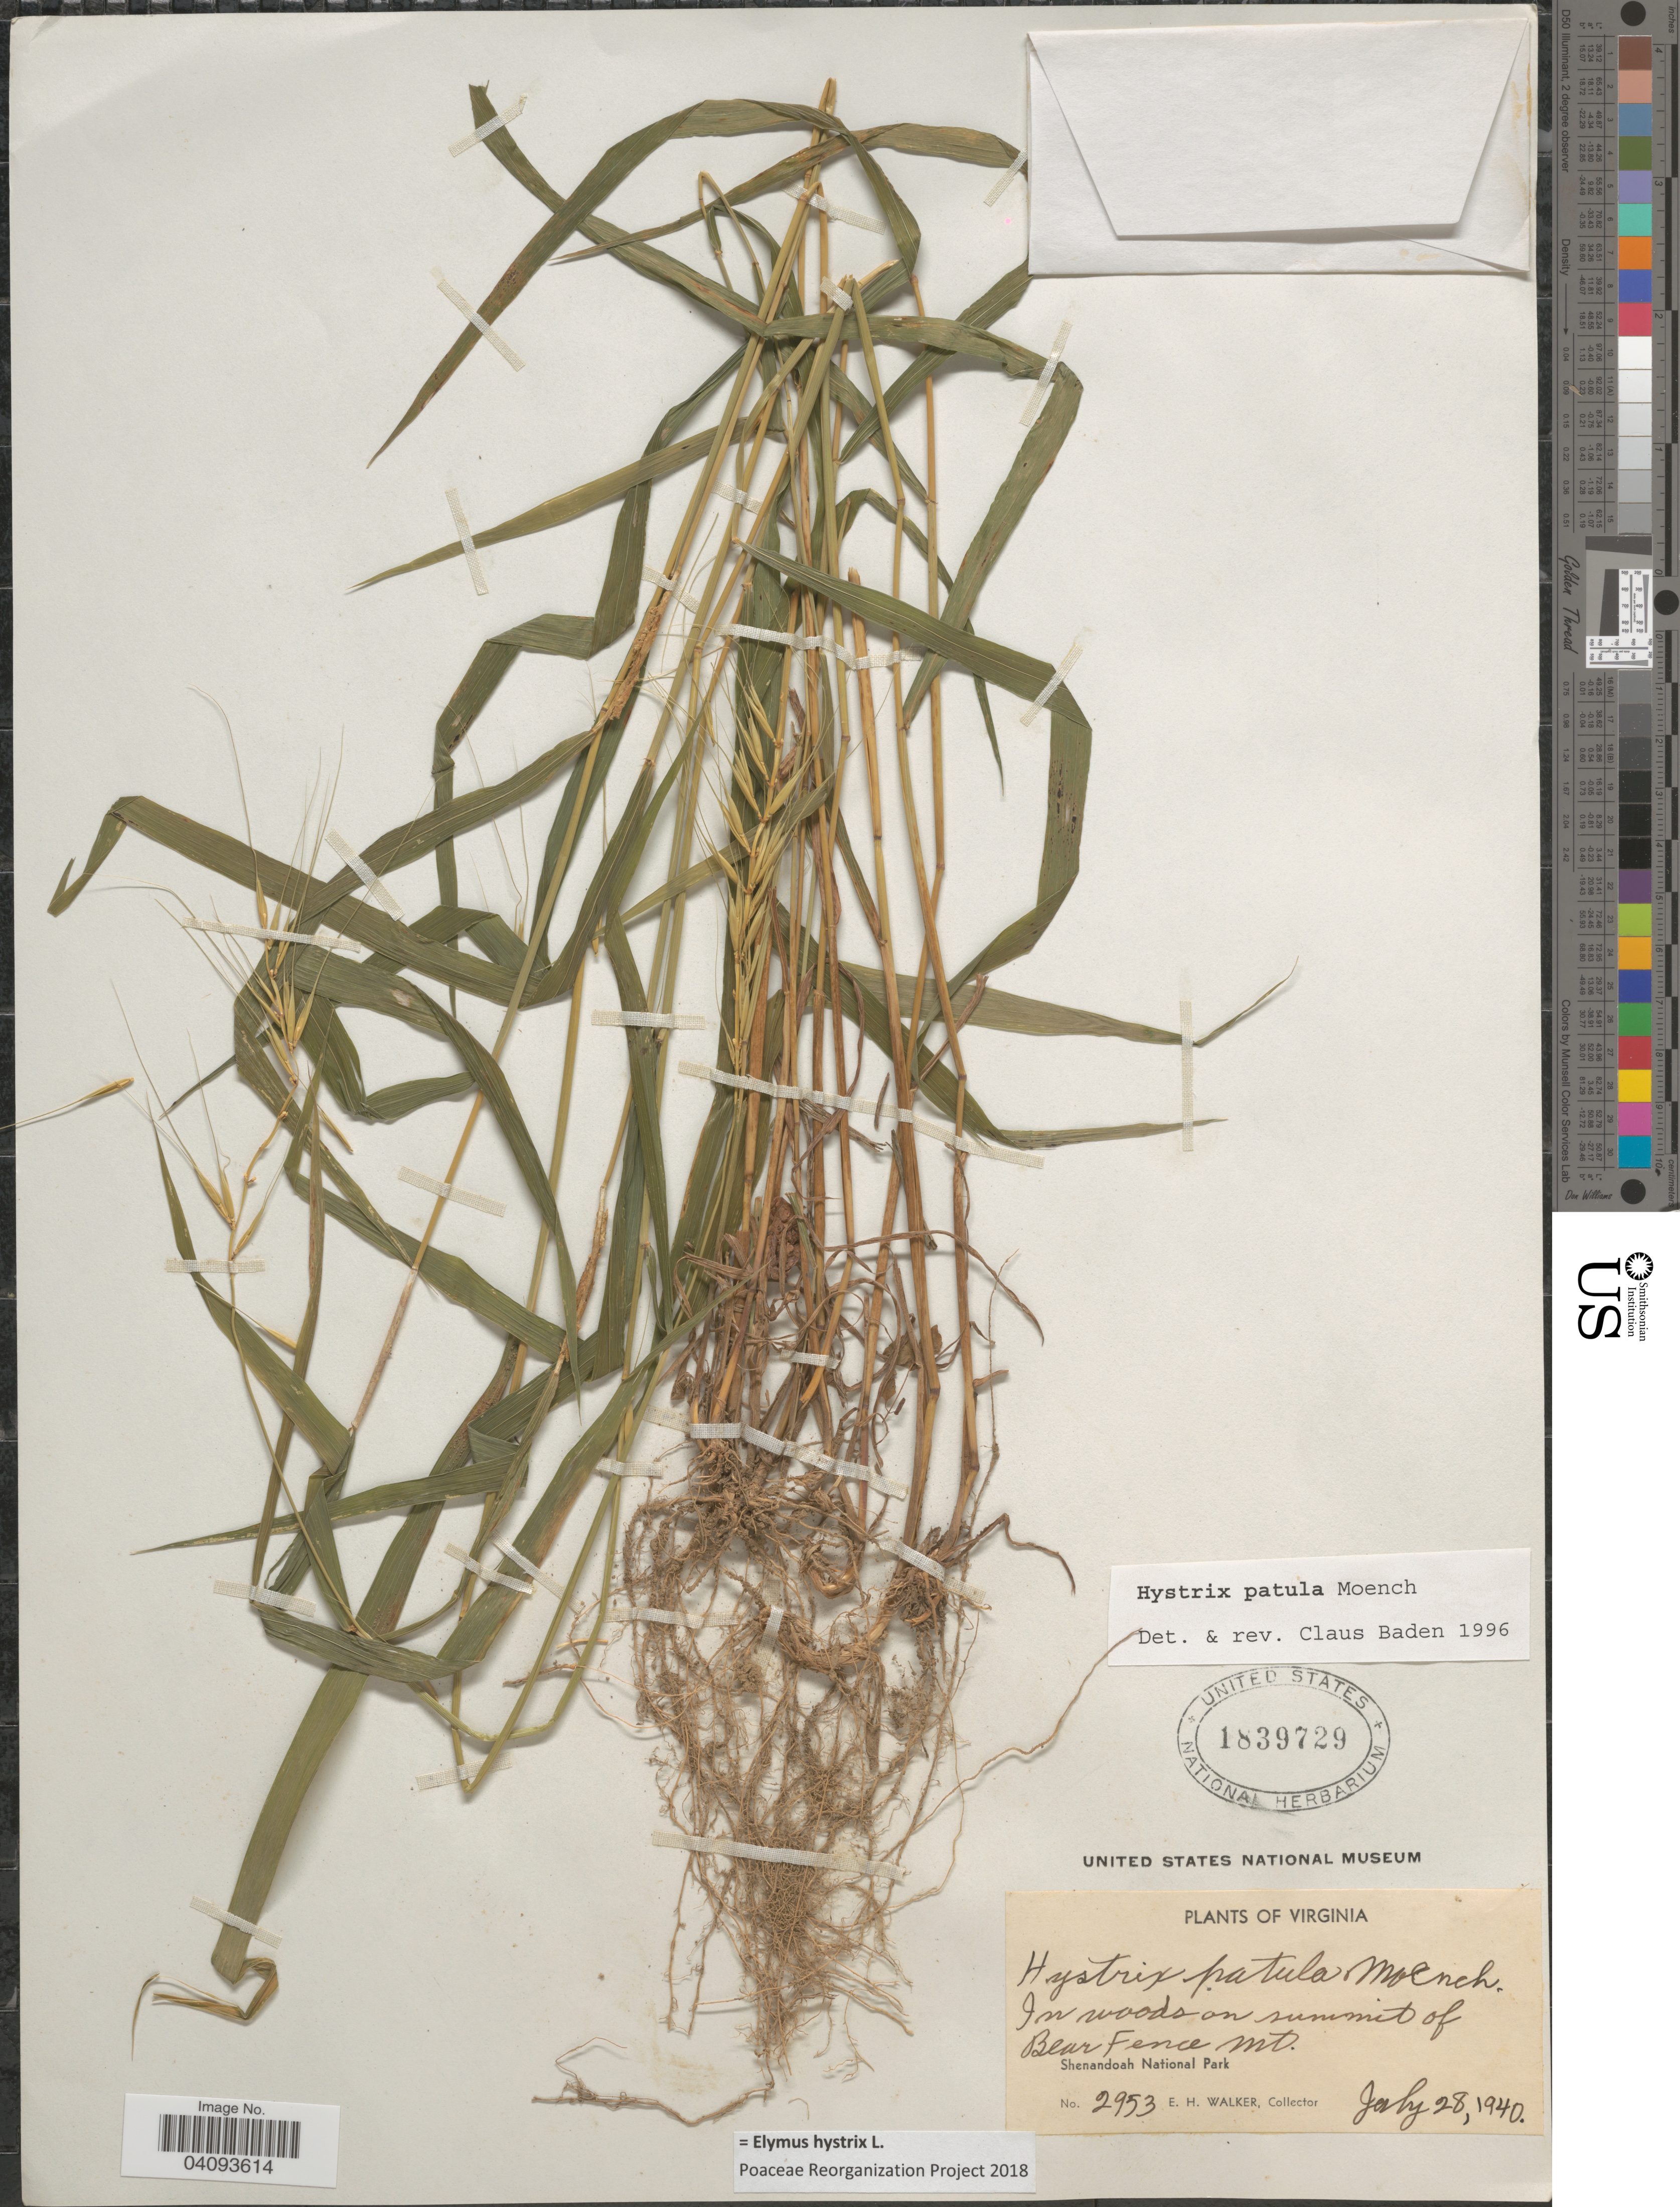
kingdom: Plantae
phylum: Tracheophyta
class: Liliopsida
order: Poales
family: Poaceae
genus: Elymus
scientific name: Elymus hystrix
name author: L.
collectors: E. H. Walker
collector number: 2953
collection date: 1940-07-28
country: United States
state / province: Virginia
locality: In woods on summit of Bear Fence Mt. Shenandoah National Park.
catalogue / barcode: US 1839729